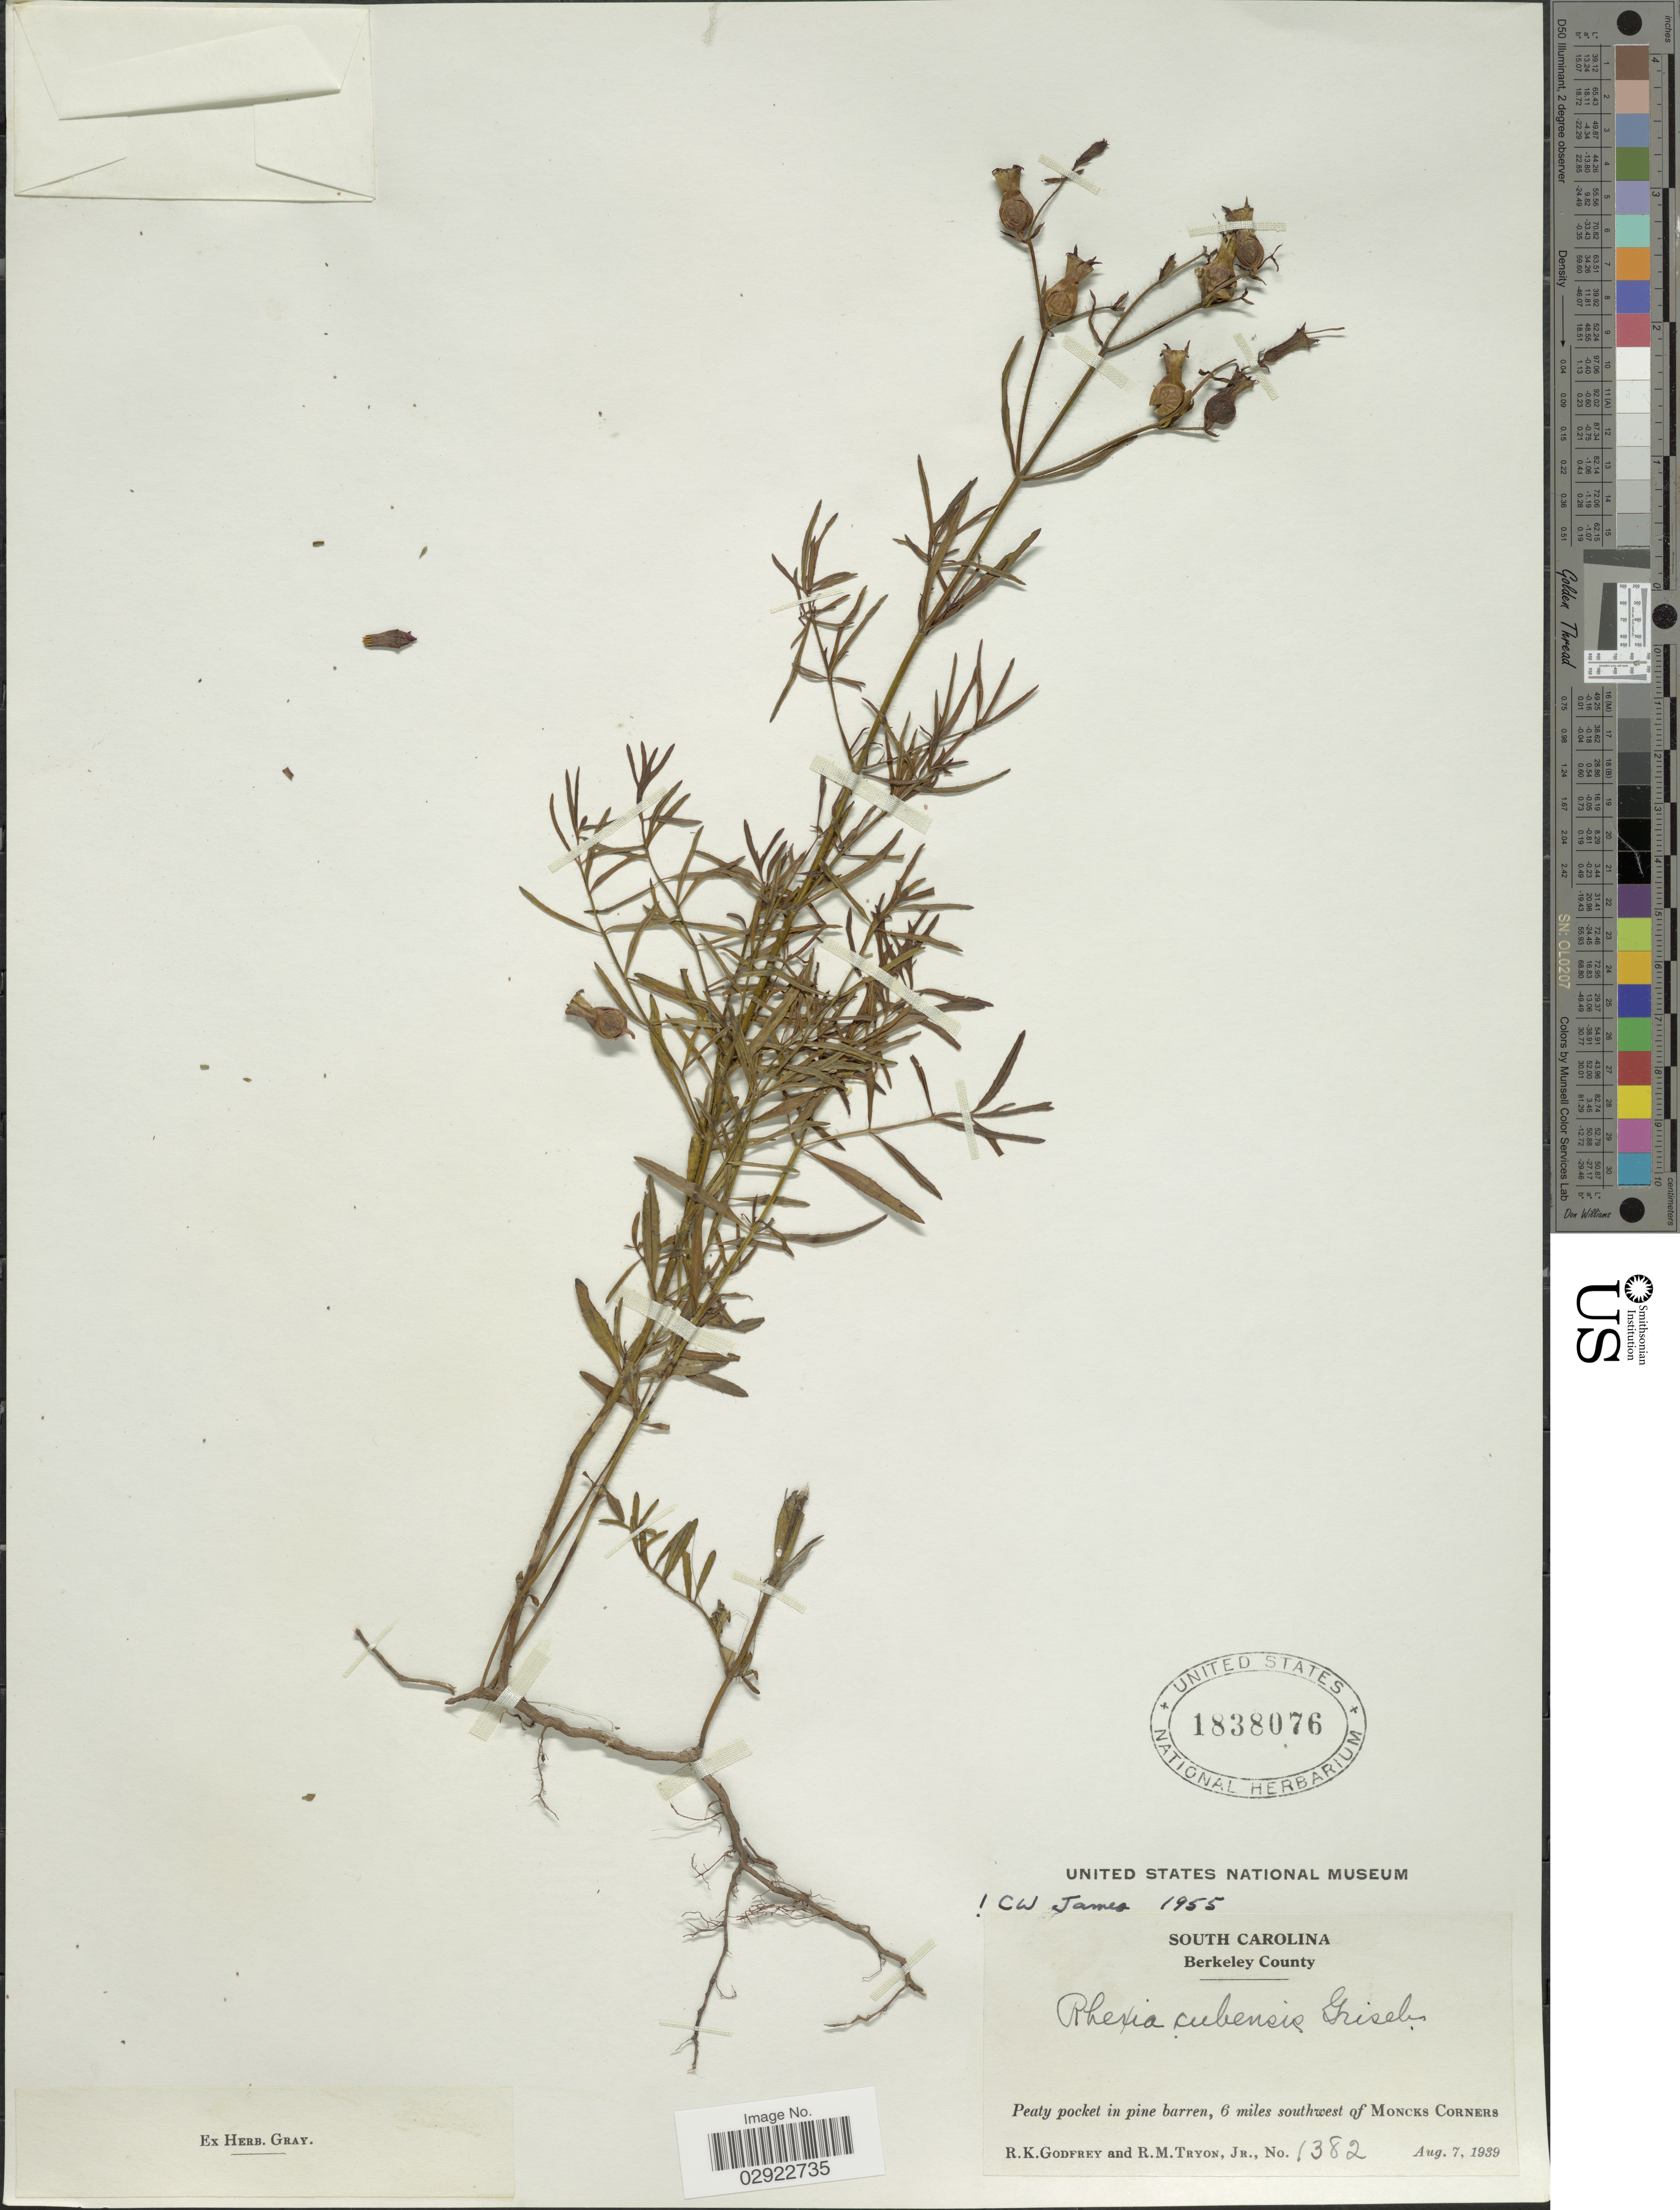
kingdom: Plantae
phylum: Tracheophyta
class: Magnoliopsida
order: Myrtales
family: Melastomataceae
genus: Rhexia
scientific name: Rhexia cubensis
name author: Griseb.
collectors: R. K. Godfrey & R. Tryon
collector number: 1382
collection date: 1939-08-07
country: United States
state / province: South Carolina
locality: Berkeley County. 6 miles southwest of Moncks Corners.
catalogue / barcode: US 1838076